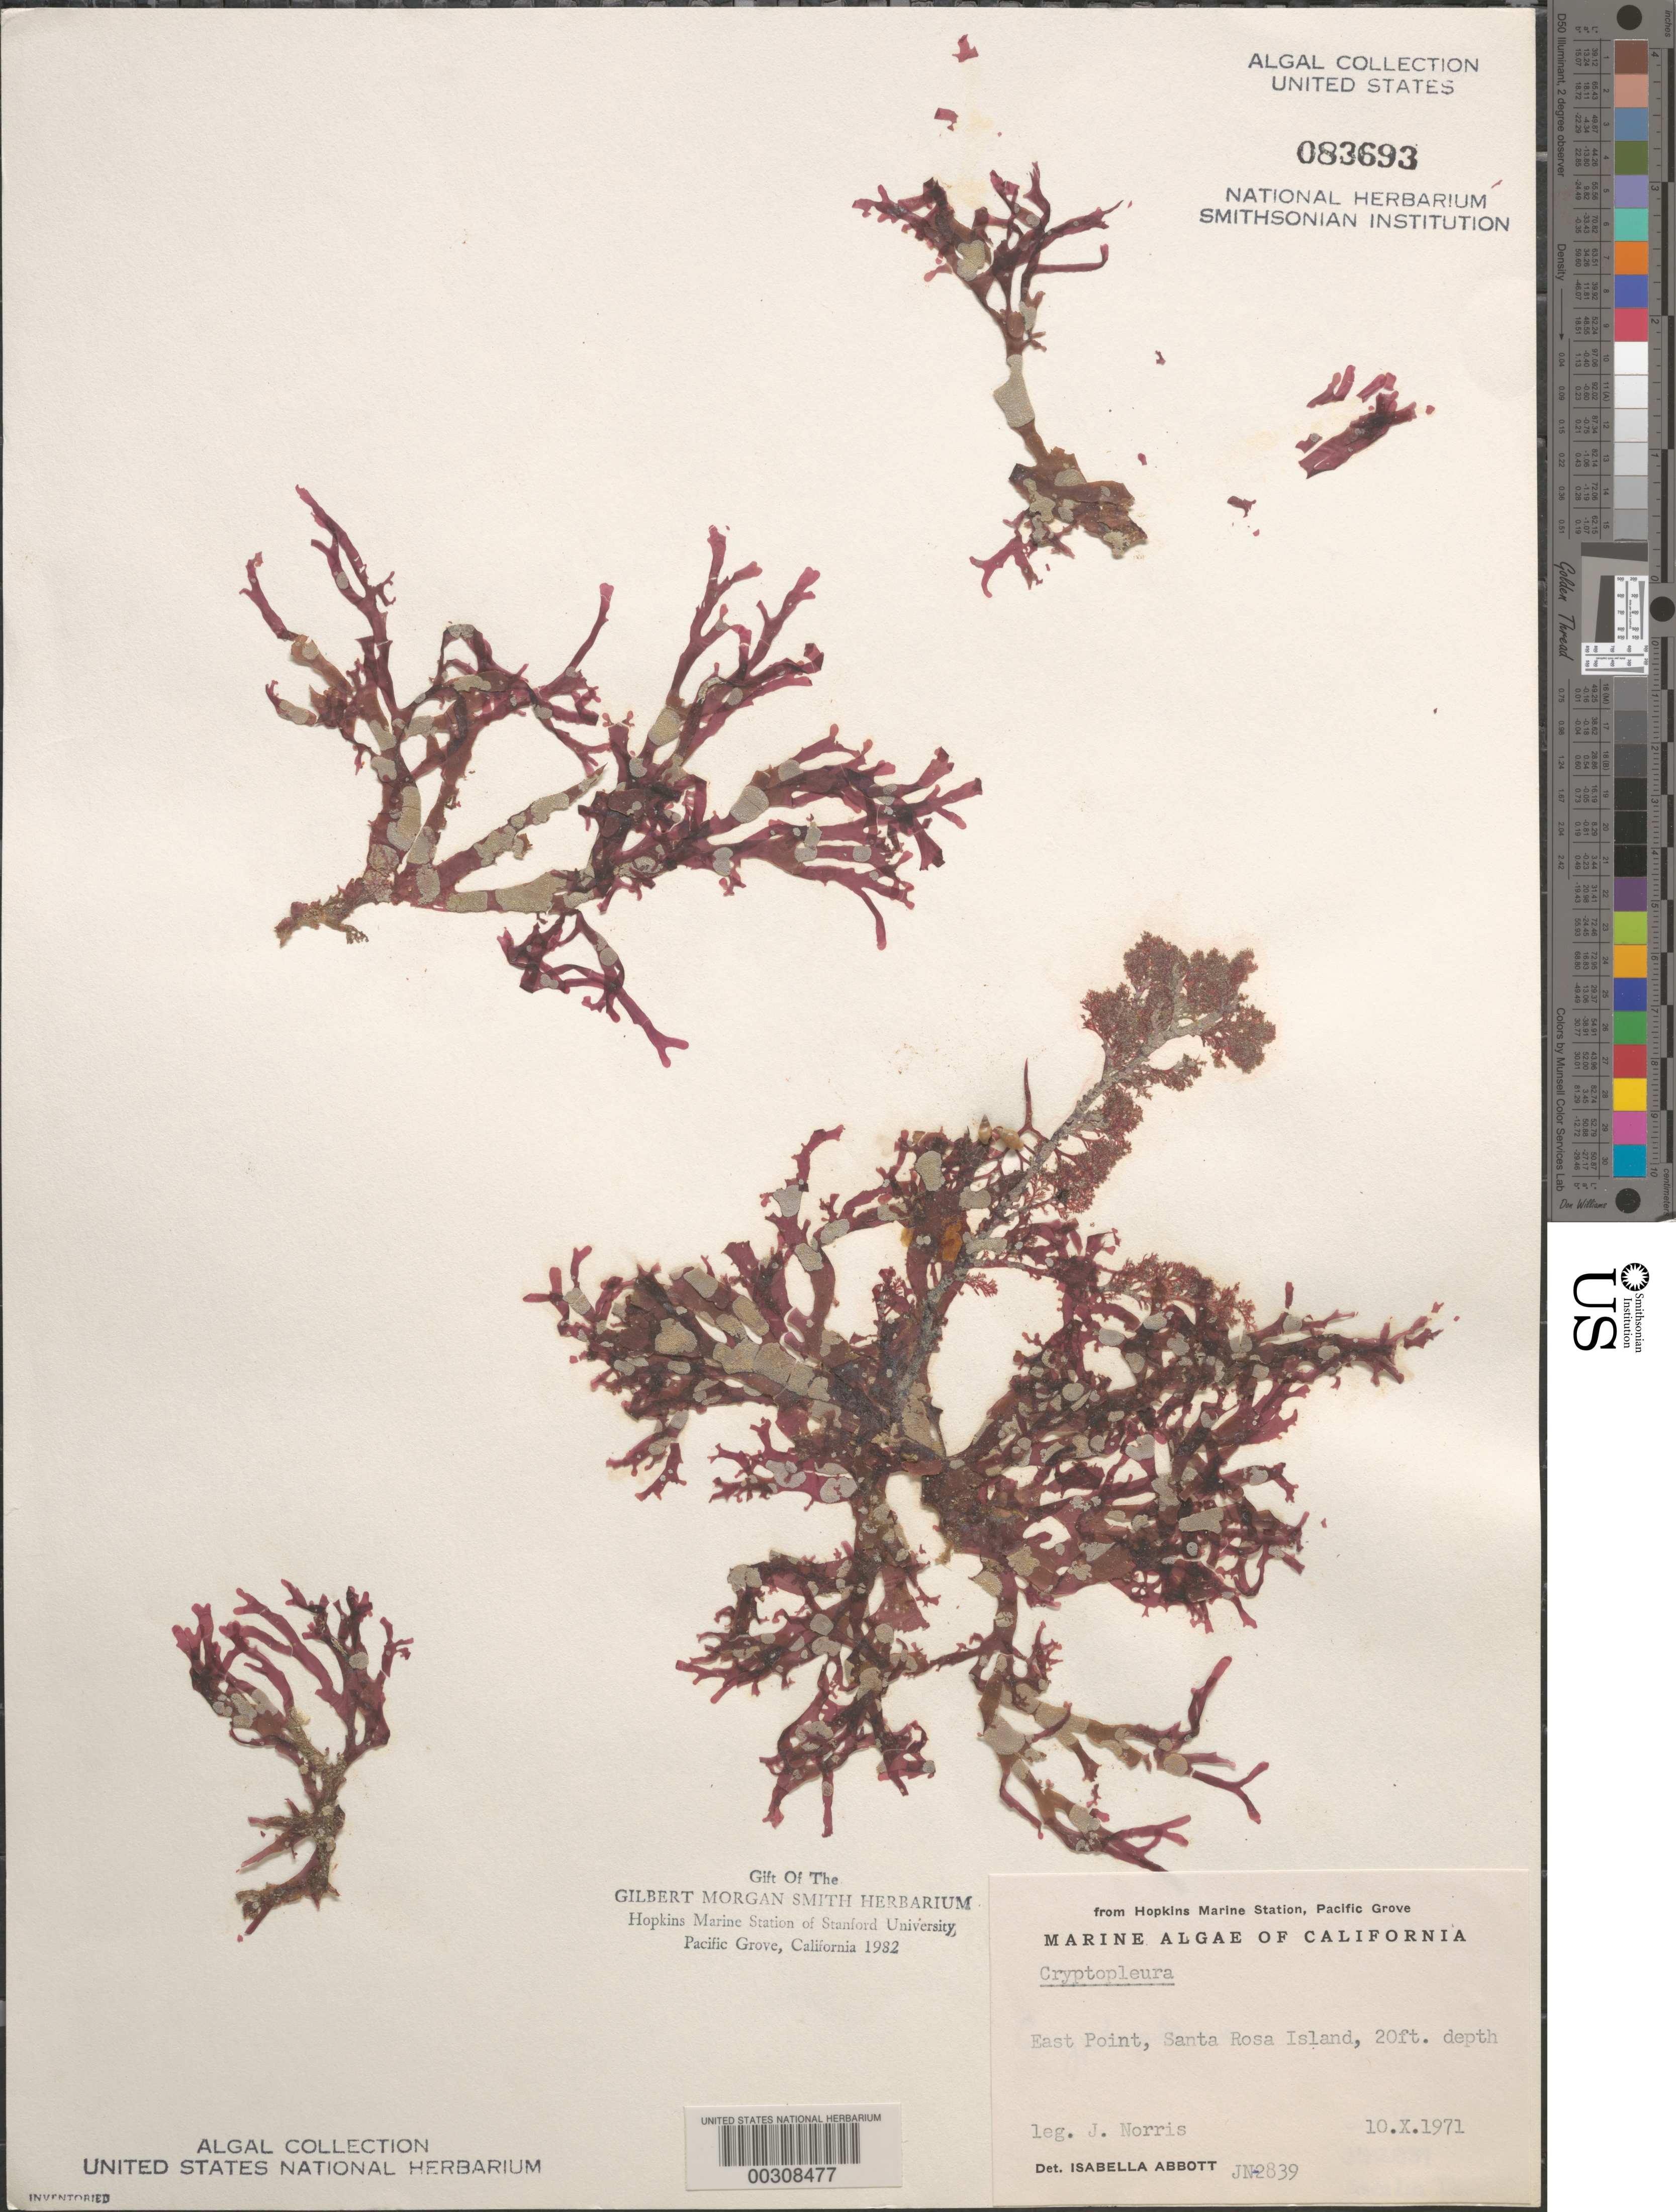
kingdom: Plantae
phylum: Rhodophyta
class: Florideophyceae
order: Ceramiales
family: Delesseriaceae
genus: Cryptopleura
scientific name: Cryptopleura sp.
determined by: Abbott, Isabella A.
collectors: J. N. Norris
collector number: JN-2839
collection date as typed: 10 Oct 1971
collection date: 1971-10-10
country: United States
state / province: California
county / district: Santa Barbara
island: Santa Rosa Island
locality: East Point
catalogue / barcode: US 83693